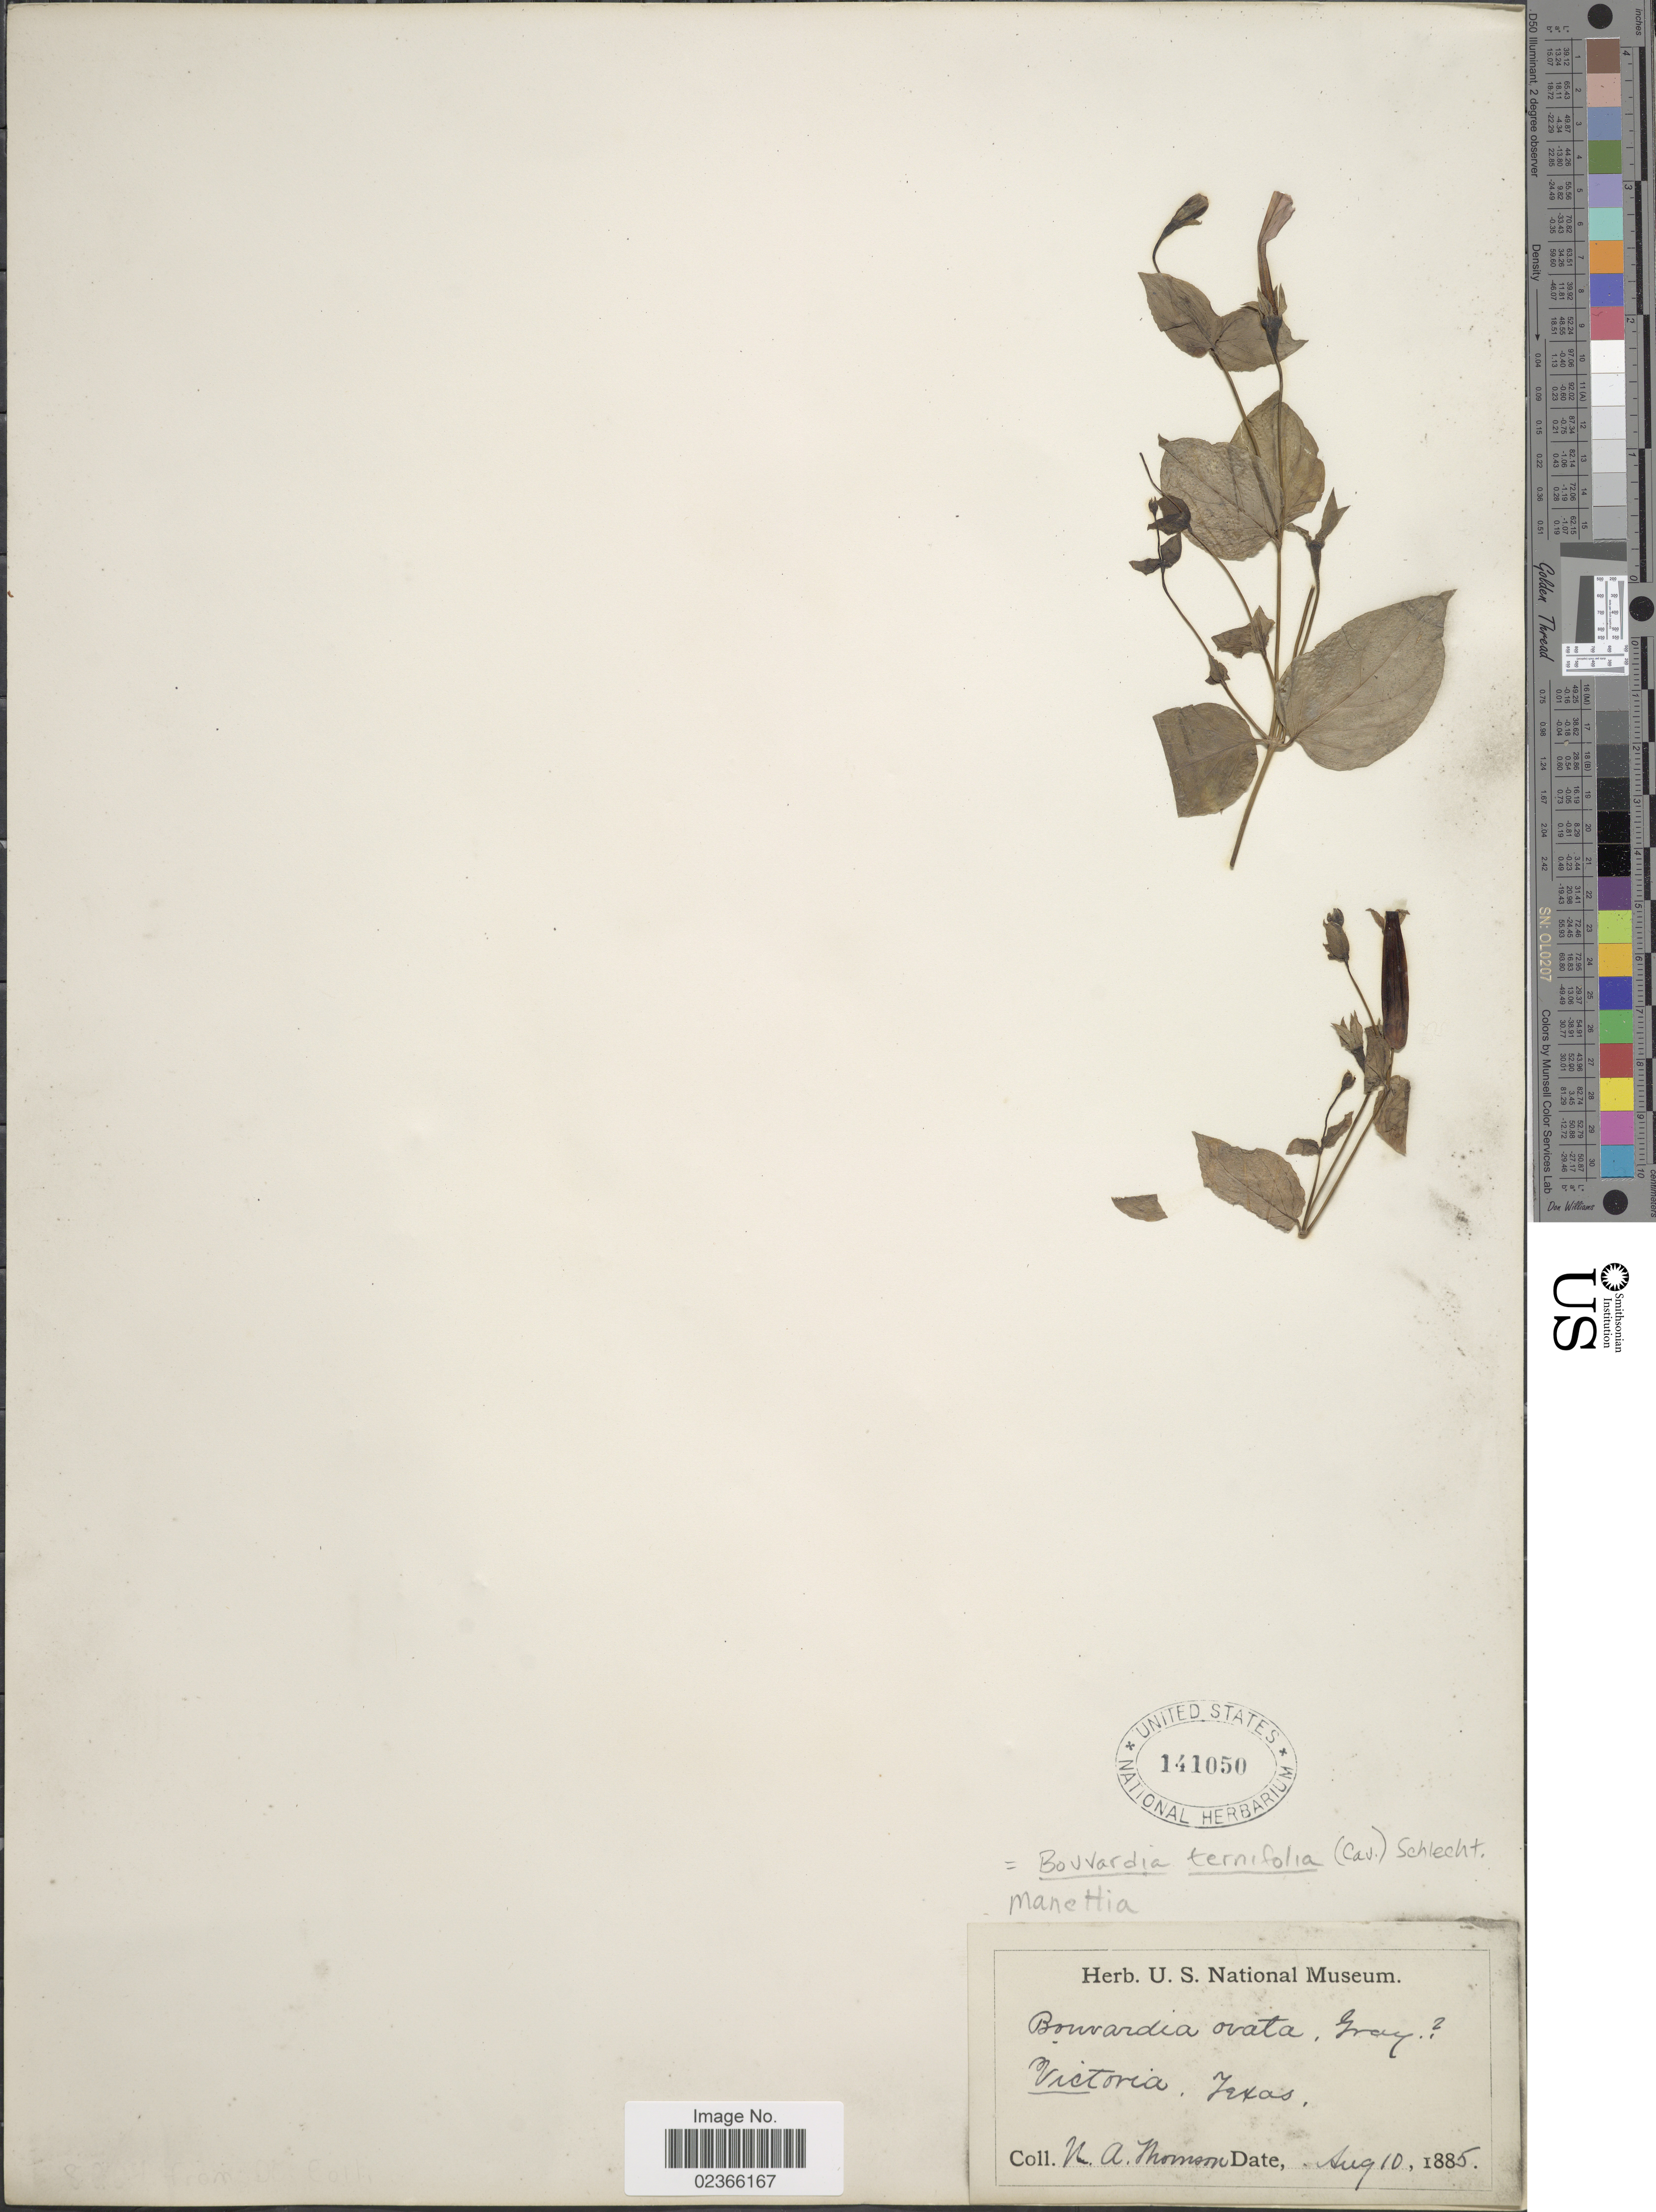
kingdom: Plantae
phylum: Tracheophyta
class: Magnoliopsida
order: Gentianales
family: Rubiaceae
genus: Bouvardia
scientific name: Bouvardia ternifolia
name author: (Cav.) Schltdl.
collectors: N. A. Thomson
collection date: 1885-08-10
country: United States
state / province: Texas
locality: Victoria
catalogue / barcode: US 141050